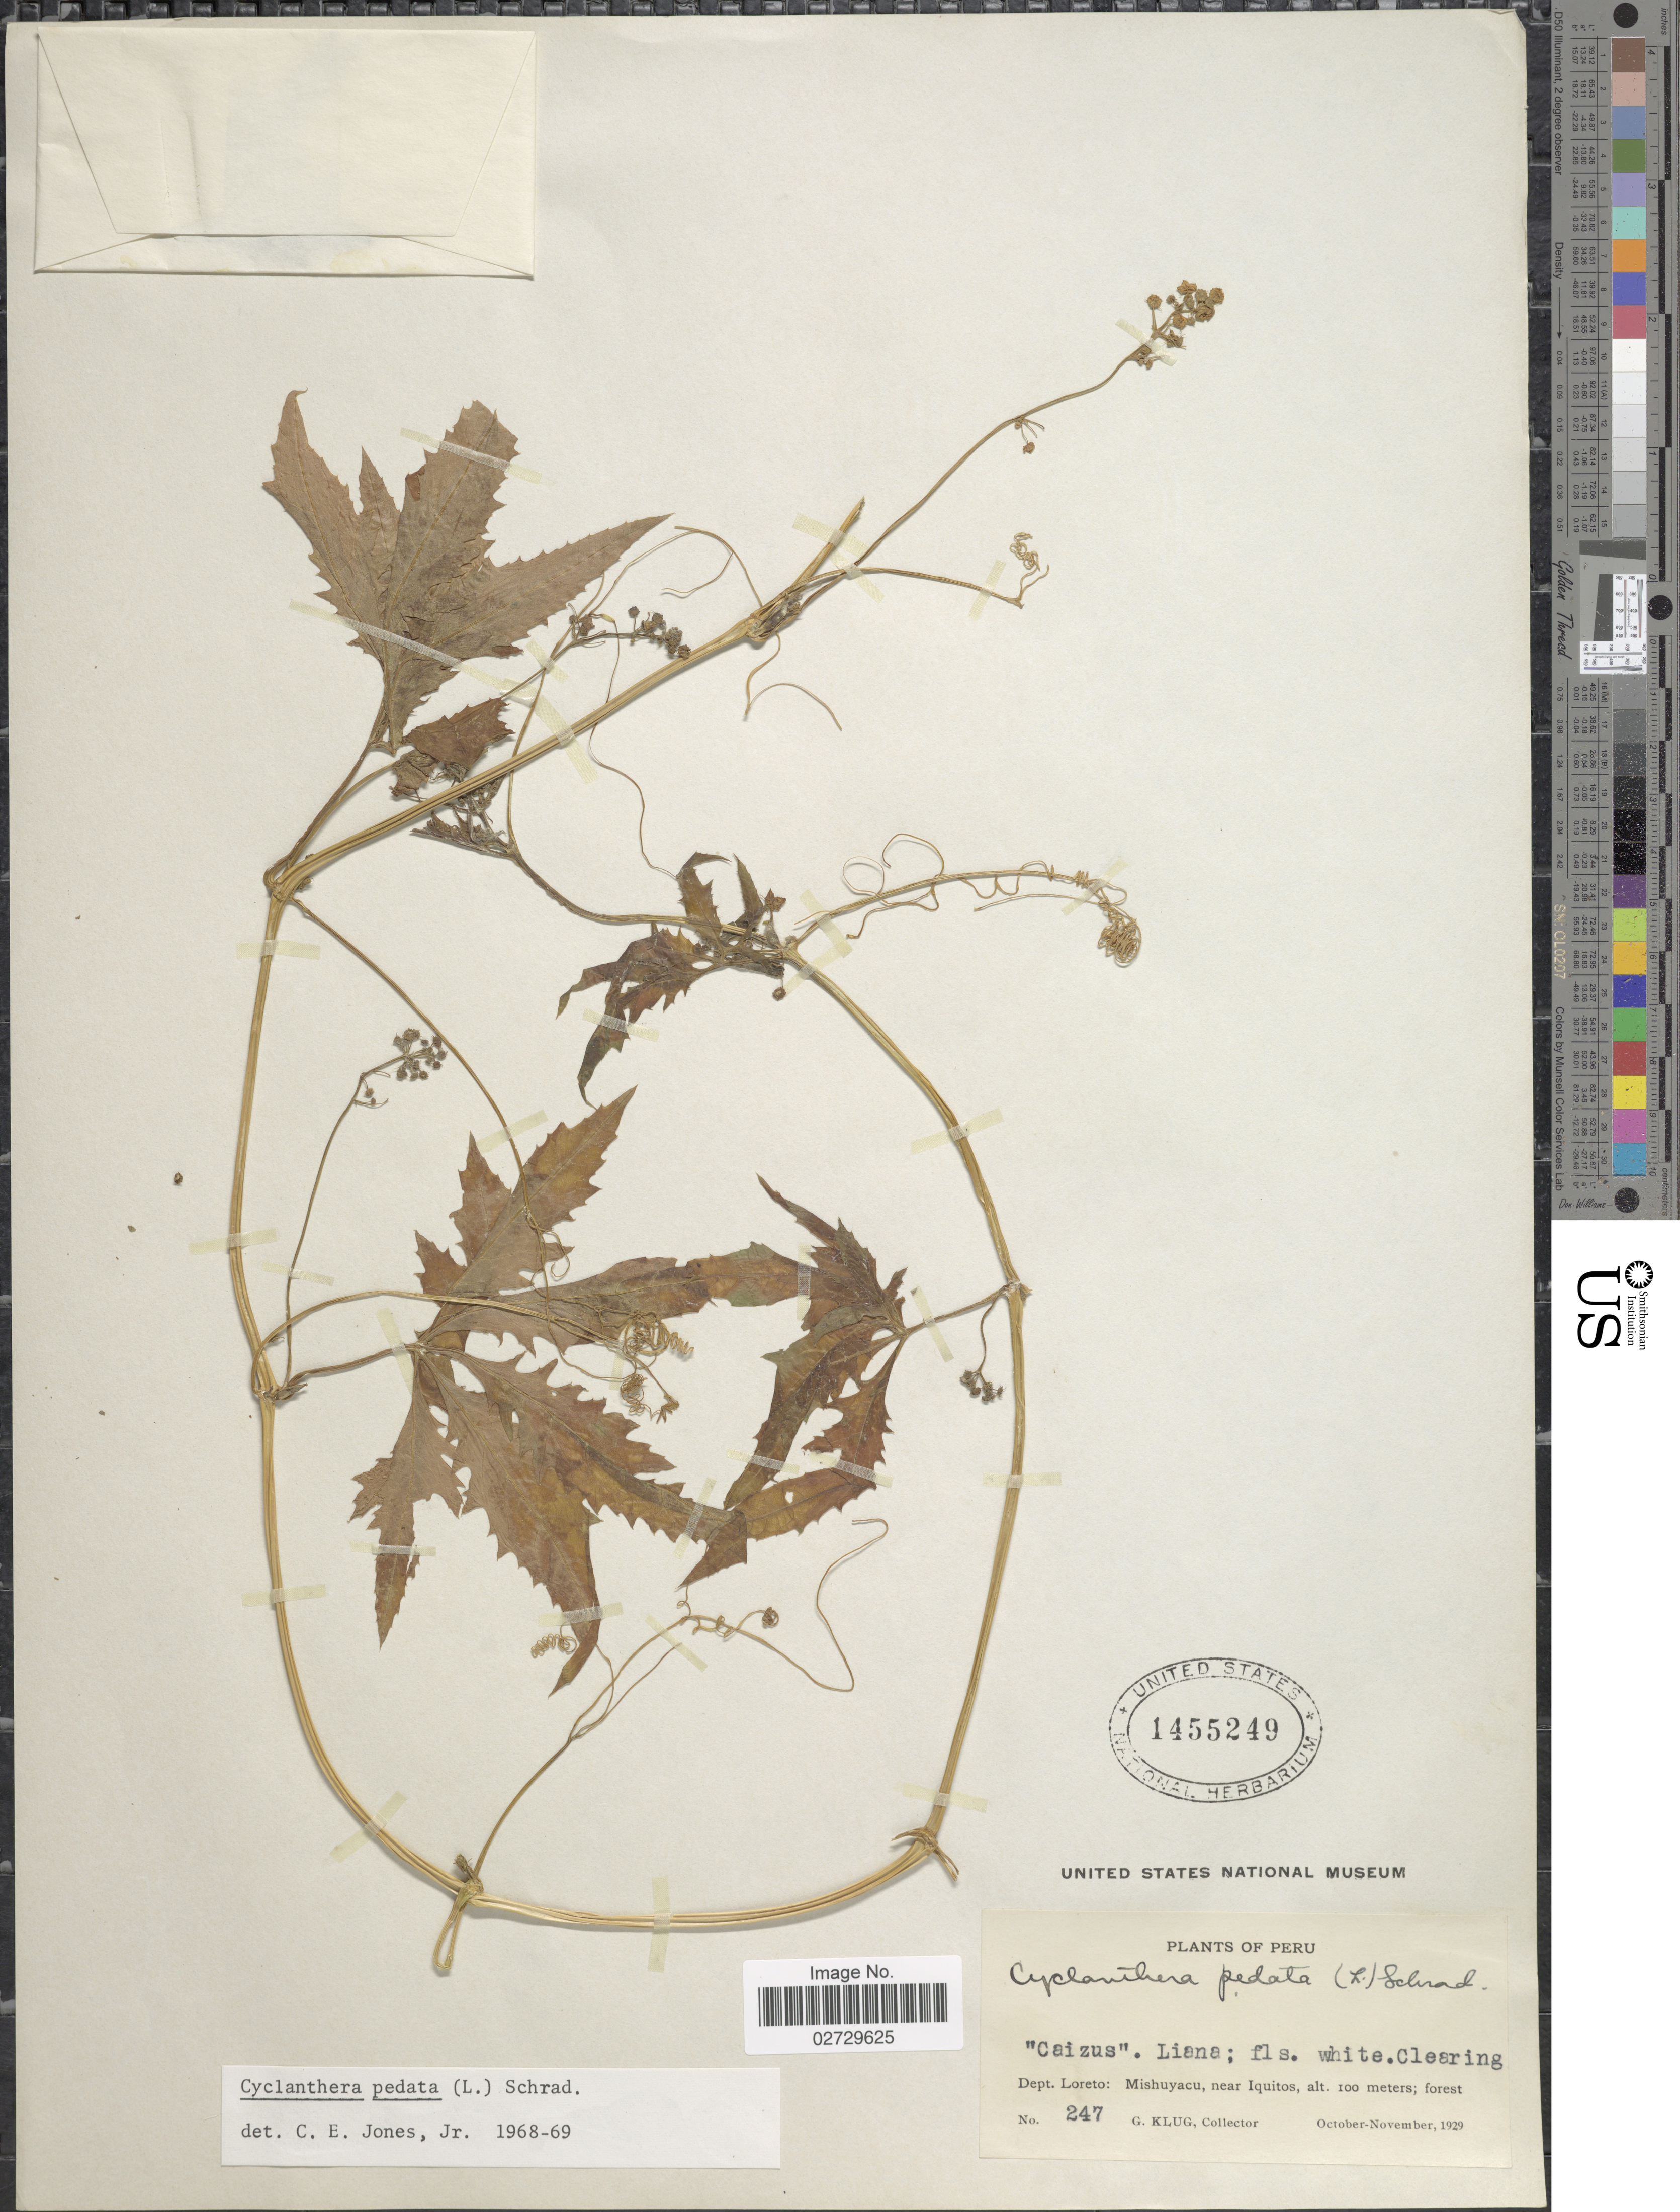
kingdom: Plantae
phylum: Tracheophyta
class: Magnoliopsida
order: Cucurbitales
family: Cucurbitaceae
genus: Cyclanthera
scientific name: Cyclanthera pedata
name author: (L.) Schrad.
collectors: G. Klug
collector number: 247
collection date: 1929-10/1929-11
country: Peru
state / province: Loreto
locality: Dept. Loreto: Mishuyacu, near Iquitos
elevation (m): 100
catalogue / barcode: US 1455249